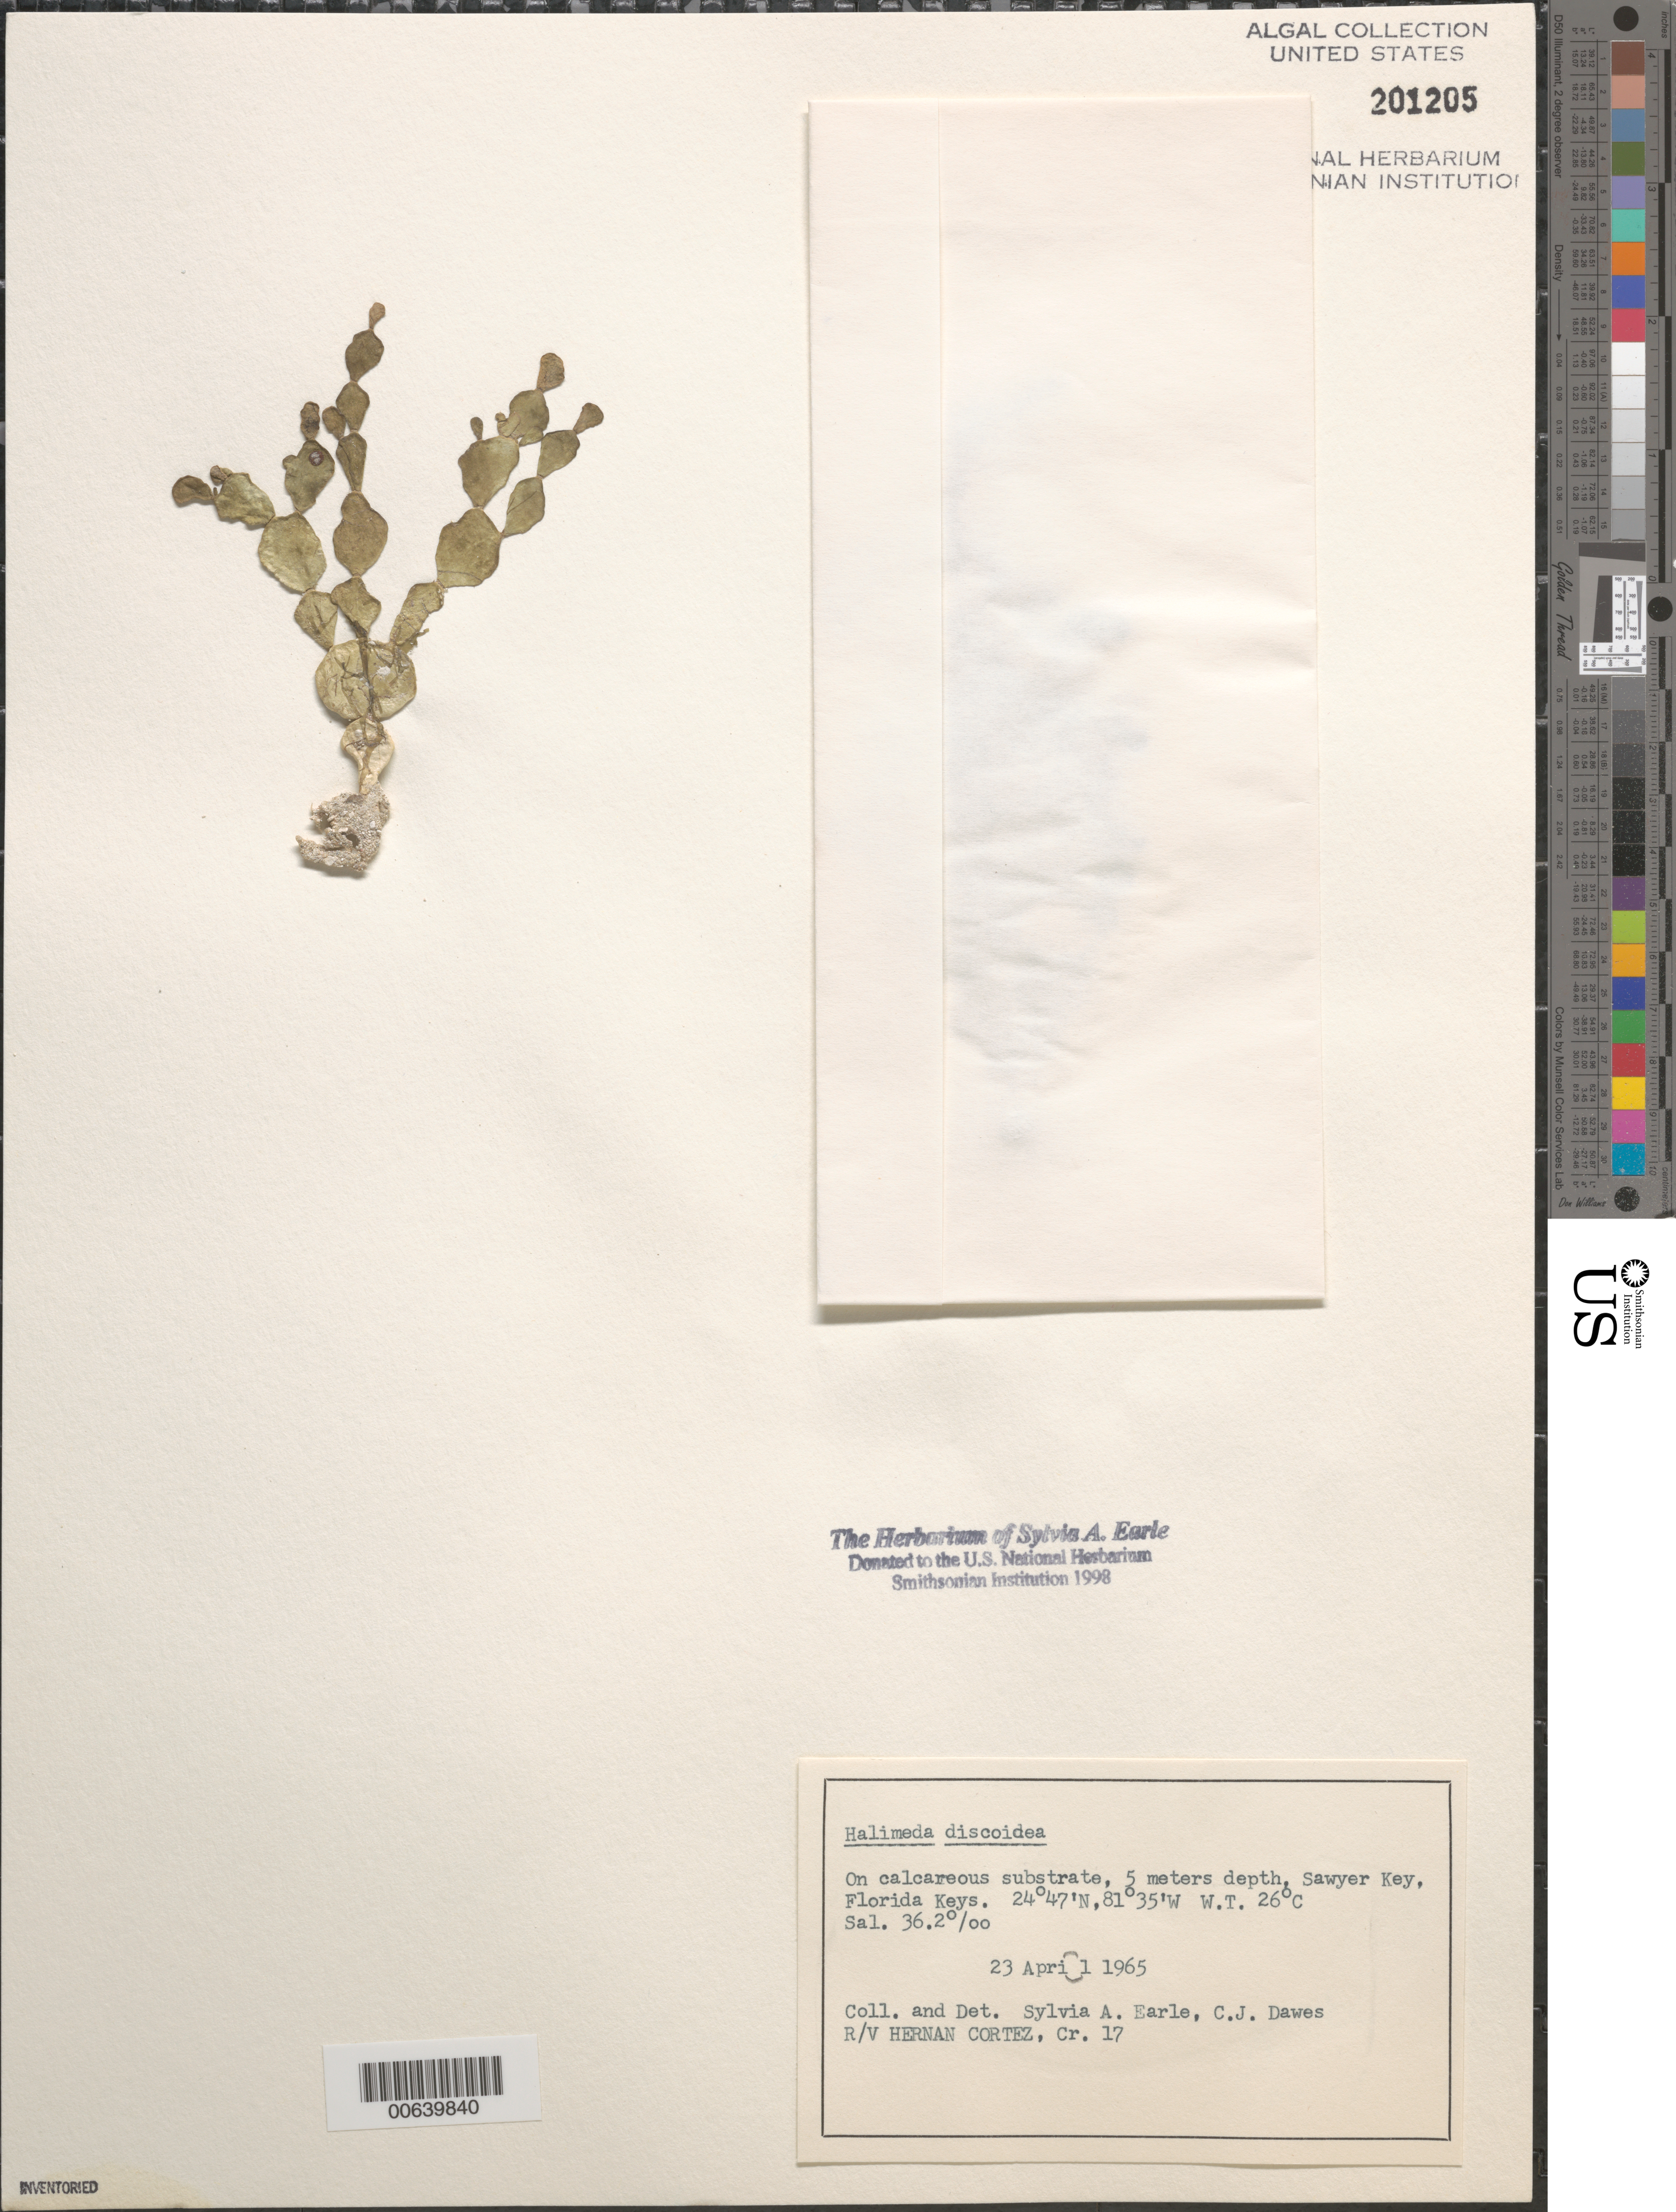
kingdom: Plantae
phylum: Chlorophyta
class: Ulvophyceae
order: Bryopsidales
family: Halimedaceae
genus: Halimeda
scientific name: Halimeda discoidea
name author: Decne.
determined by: Earle, S. A.; Dawes, C. J.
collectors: S. A. Earle & C. Dawes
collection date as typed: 23 Apr 1965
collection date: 1965-04-23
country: United States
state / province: Florida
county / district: Monroe County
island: Sawyer Key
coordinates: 24 47' N, 81 35' W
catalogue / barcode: US 201205